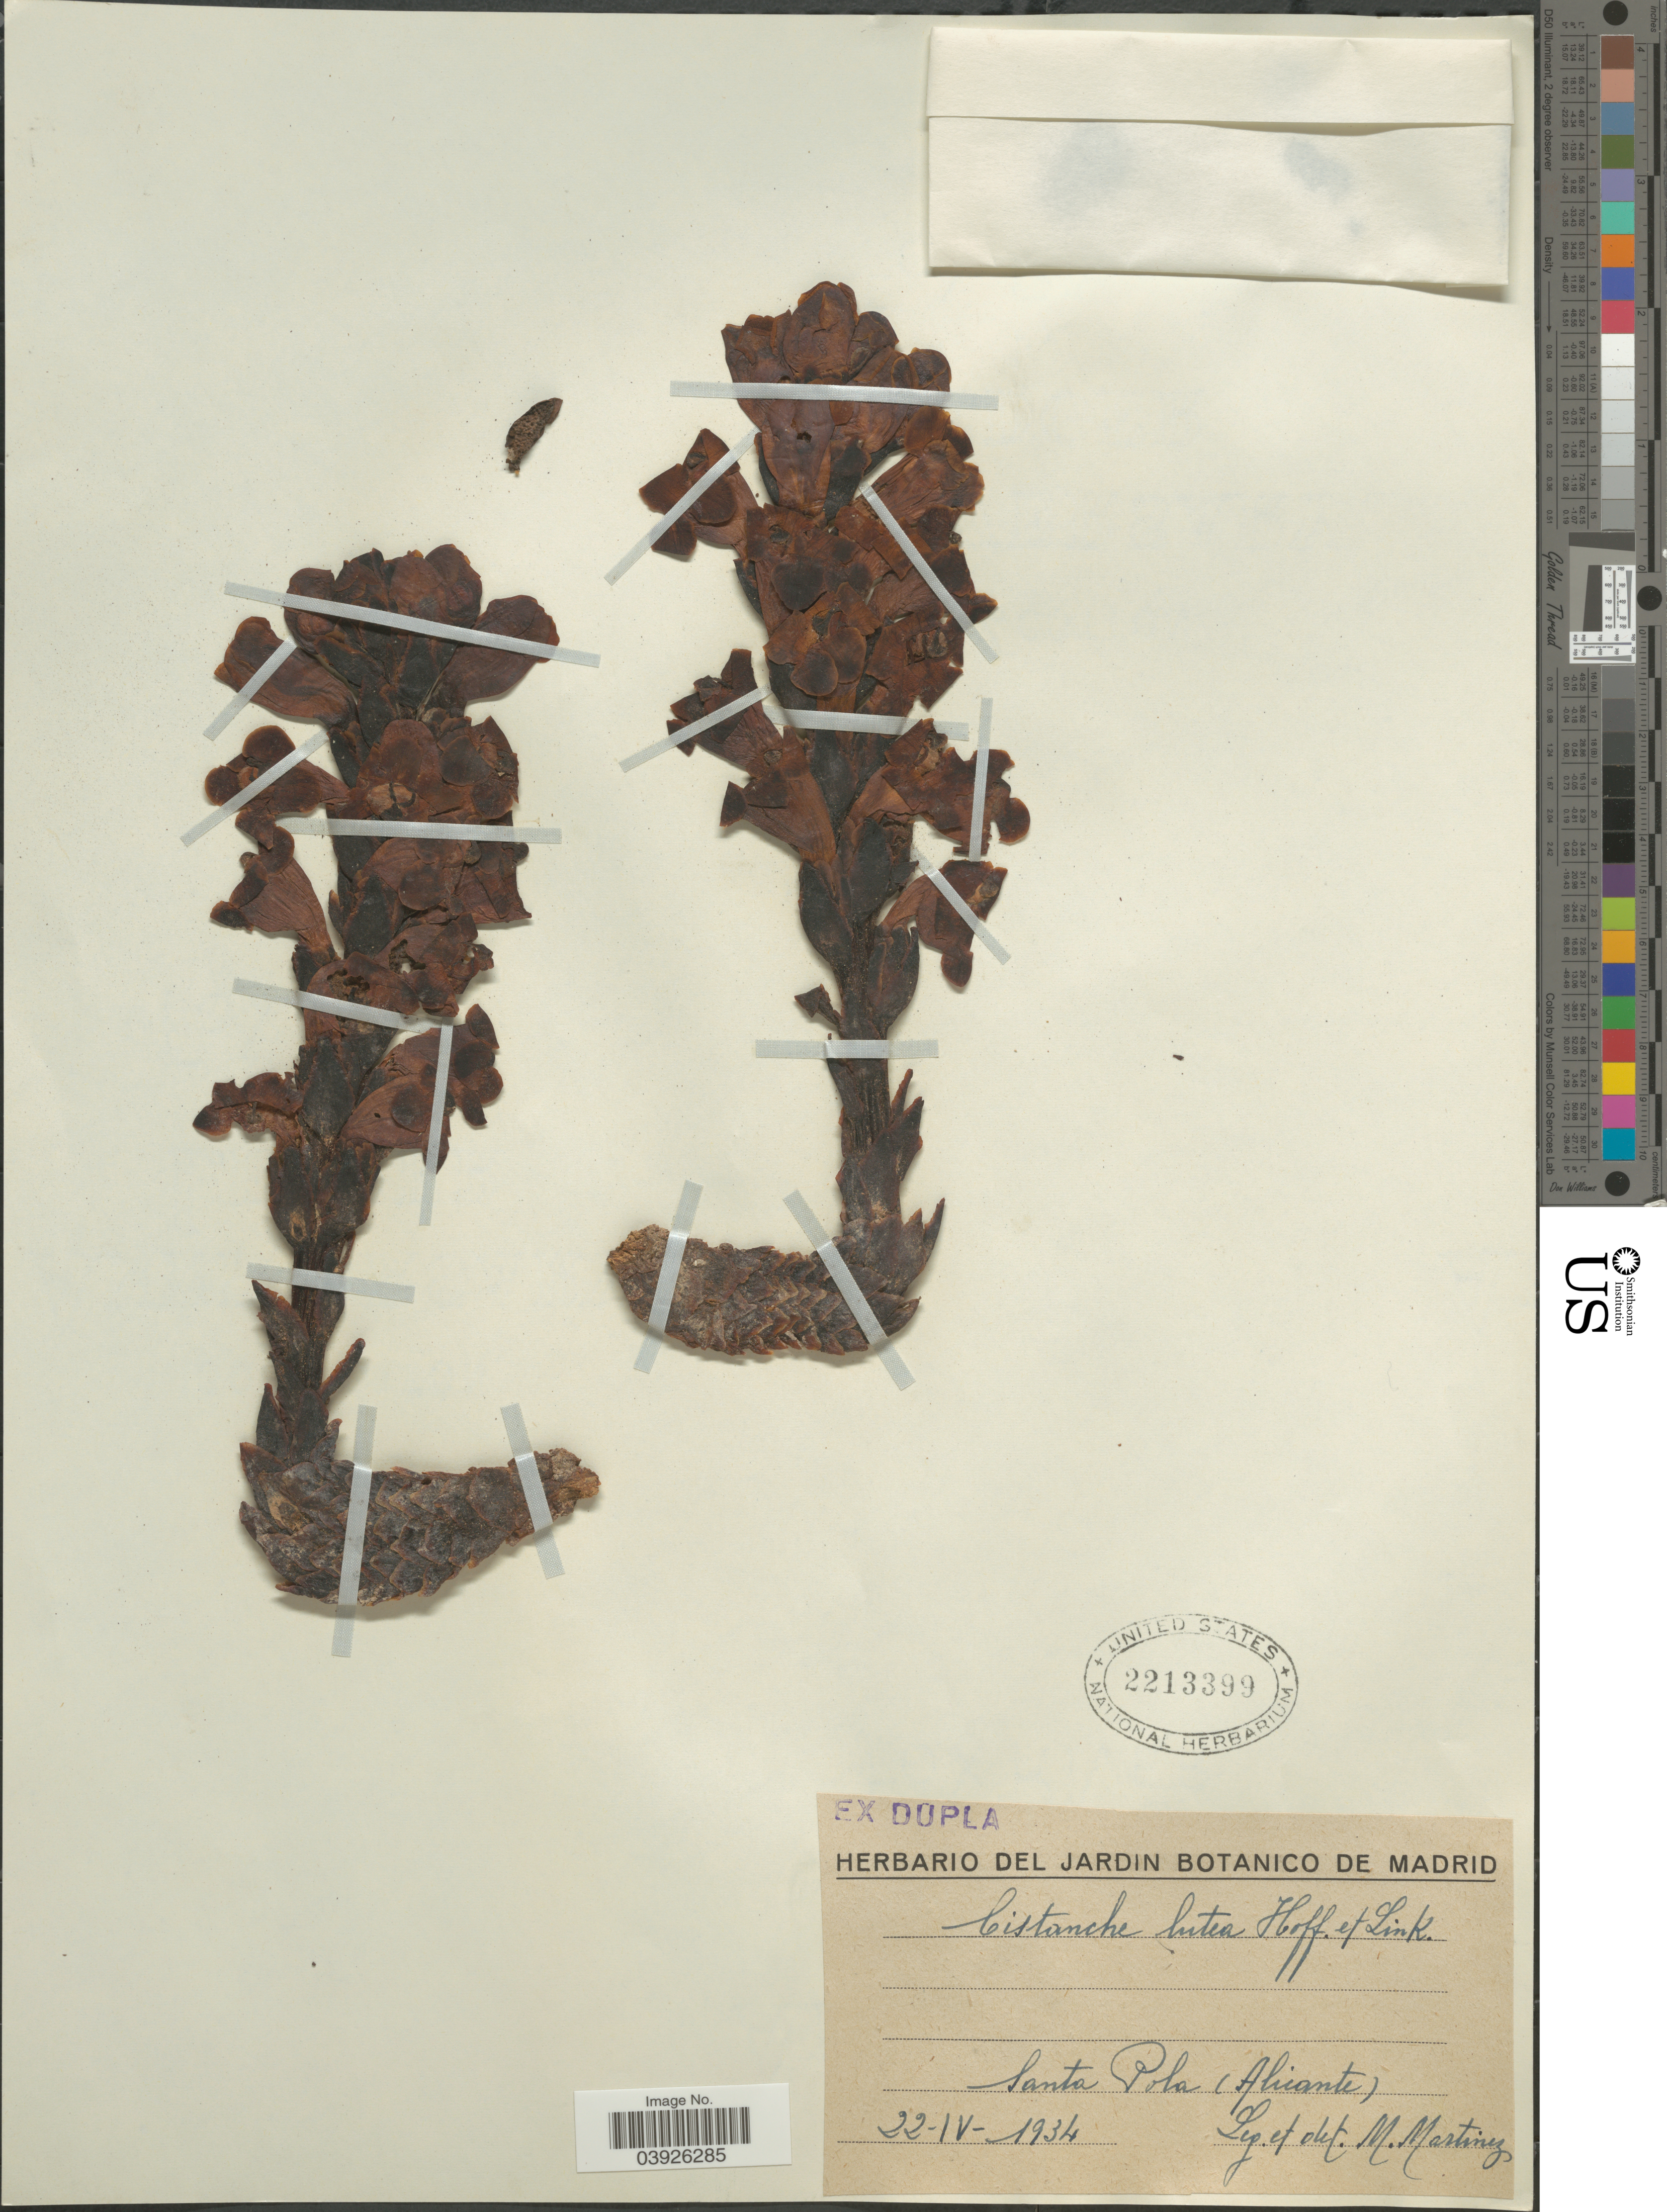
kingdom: Plantae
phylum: Tracheophyta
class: Magnoliopsida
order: Lamiales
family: Orobanchaceae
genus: Cistanche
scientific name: Cistanche phelypaea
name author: (L.) Cout.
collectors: M. Martínez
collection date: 1934-04-22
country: Spain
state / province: Madrid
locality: Santa Pola (Alicante).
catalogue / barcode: US 2213399